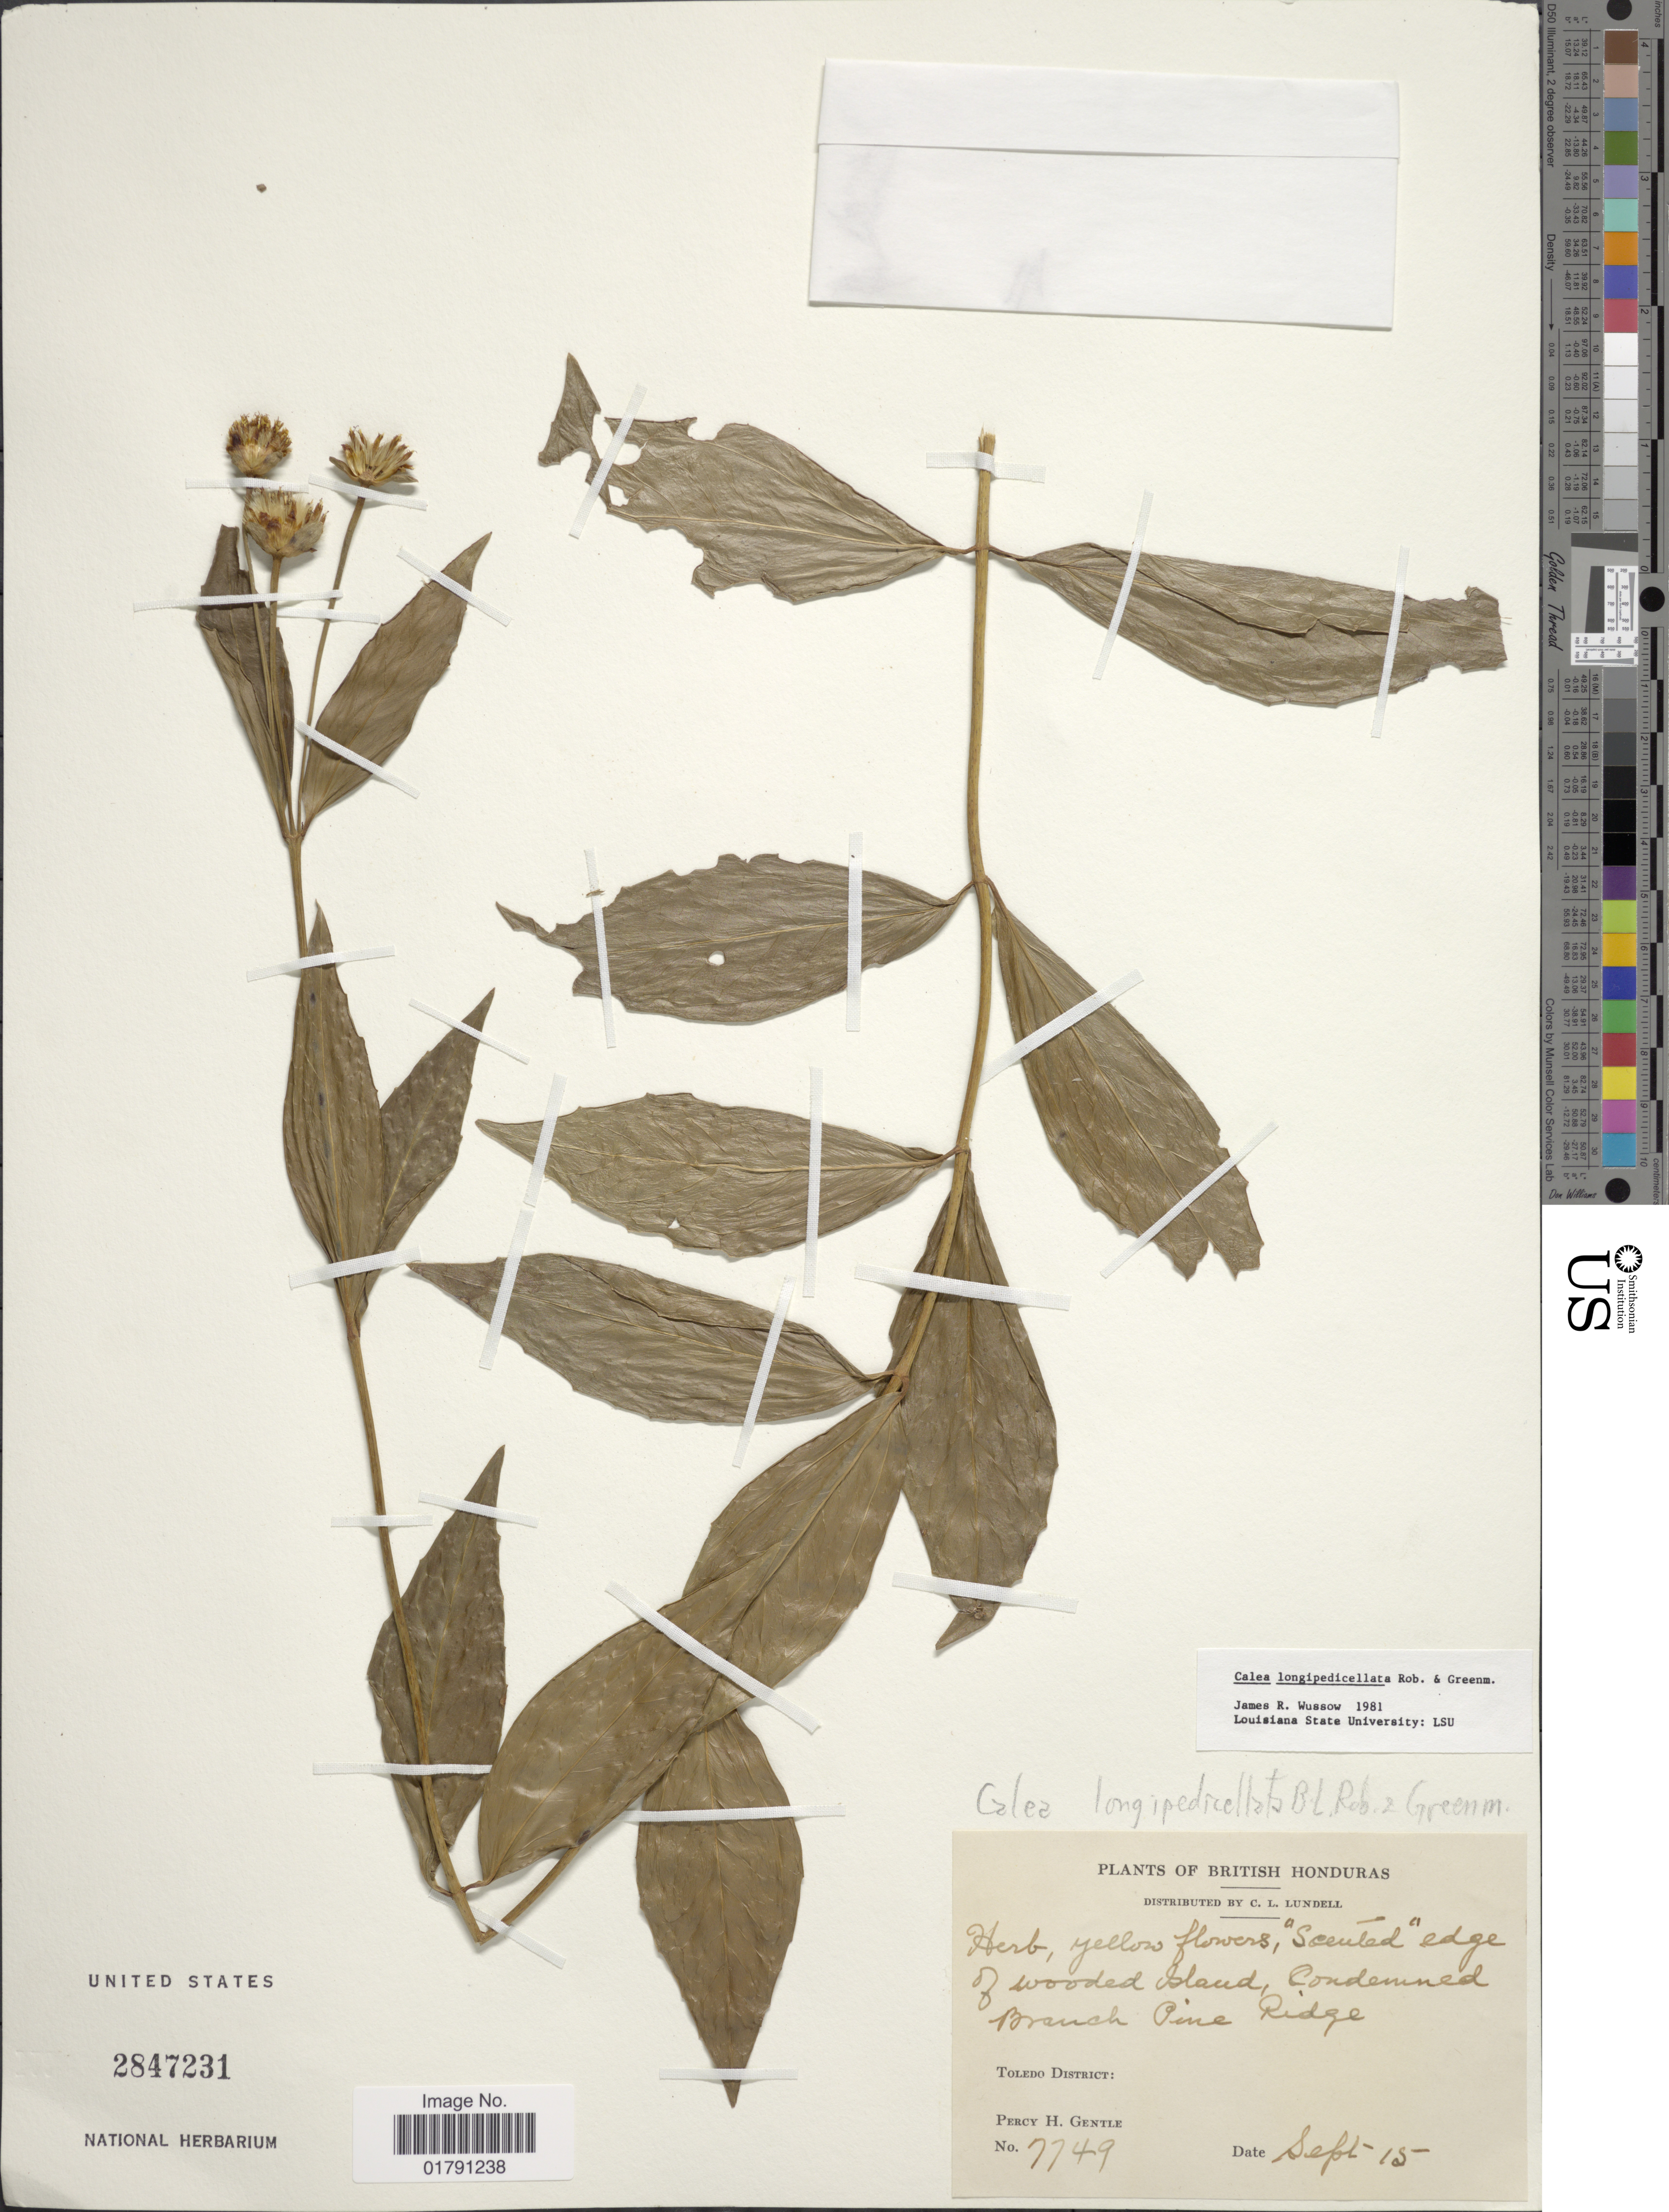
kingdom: Plantae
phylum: Tracheophyta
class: Magnoliopsida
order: Asterales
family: Asteraceae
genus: Calea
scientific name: Calea longipedicellata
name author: B.L. Rob. & Greenm.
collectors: P. H. Gentle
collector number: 7749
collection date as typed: Transcribed d/m/y: /9/15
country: Belize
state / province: Toledo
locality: British Honduras, Branch Pine Ridge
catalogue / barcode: US 2847231